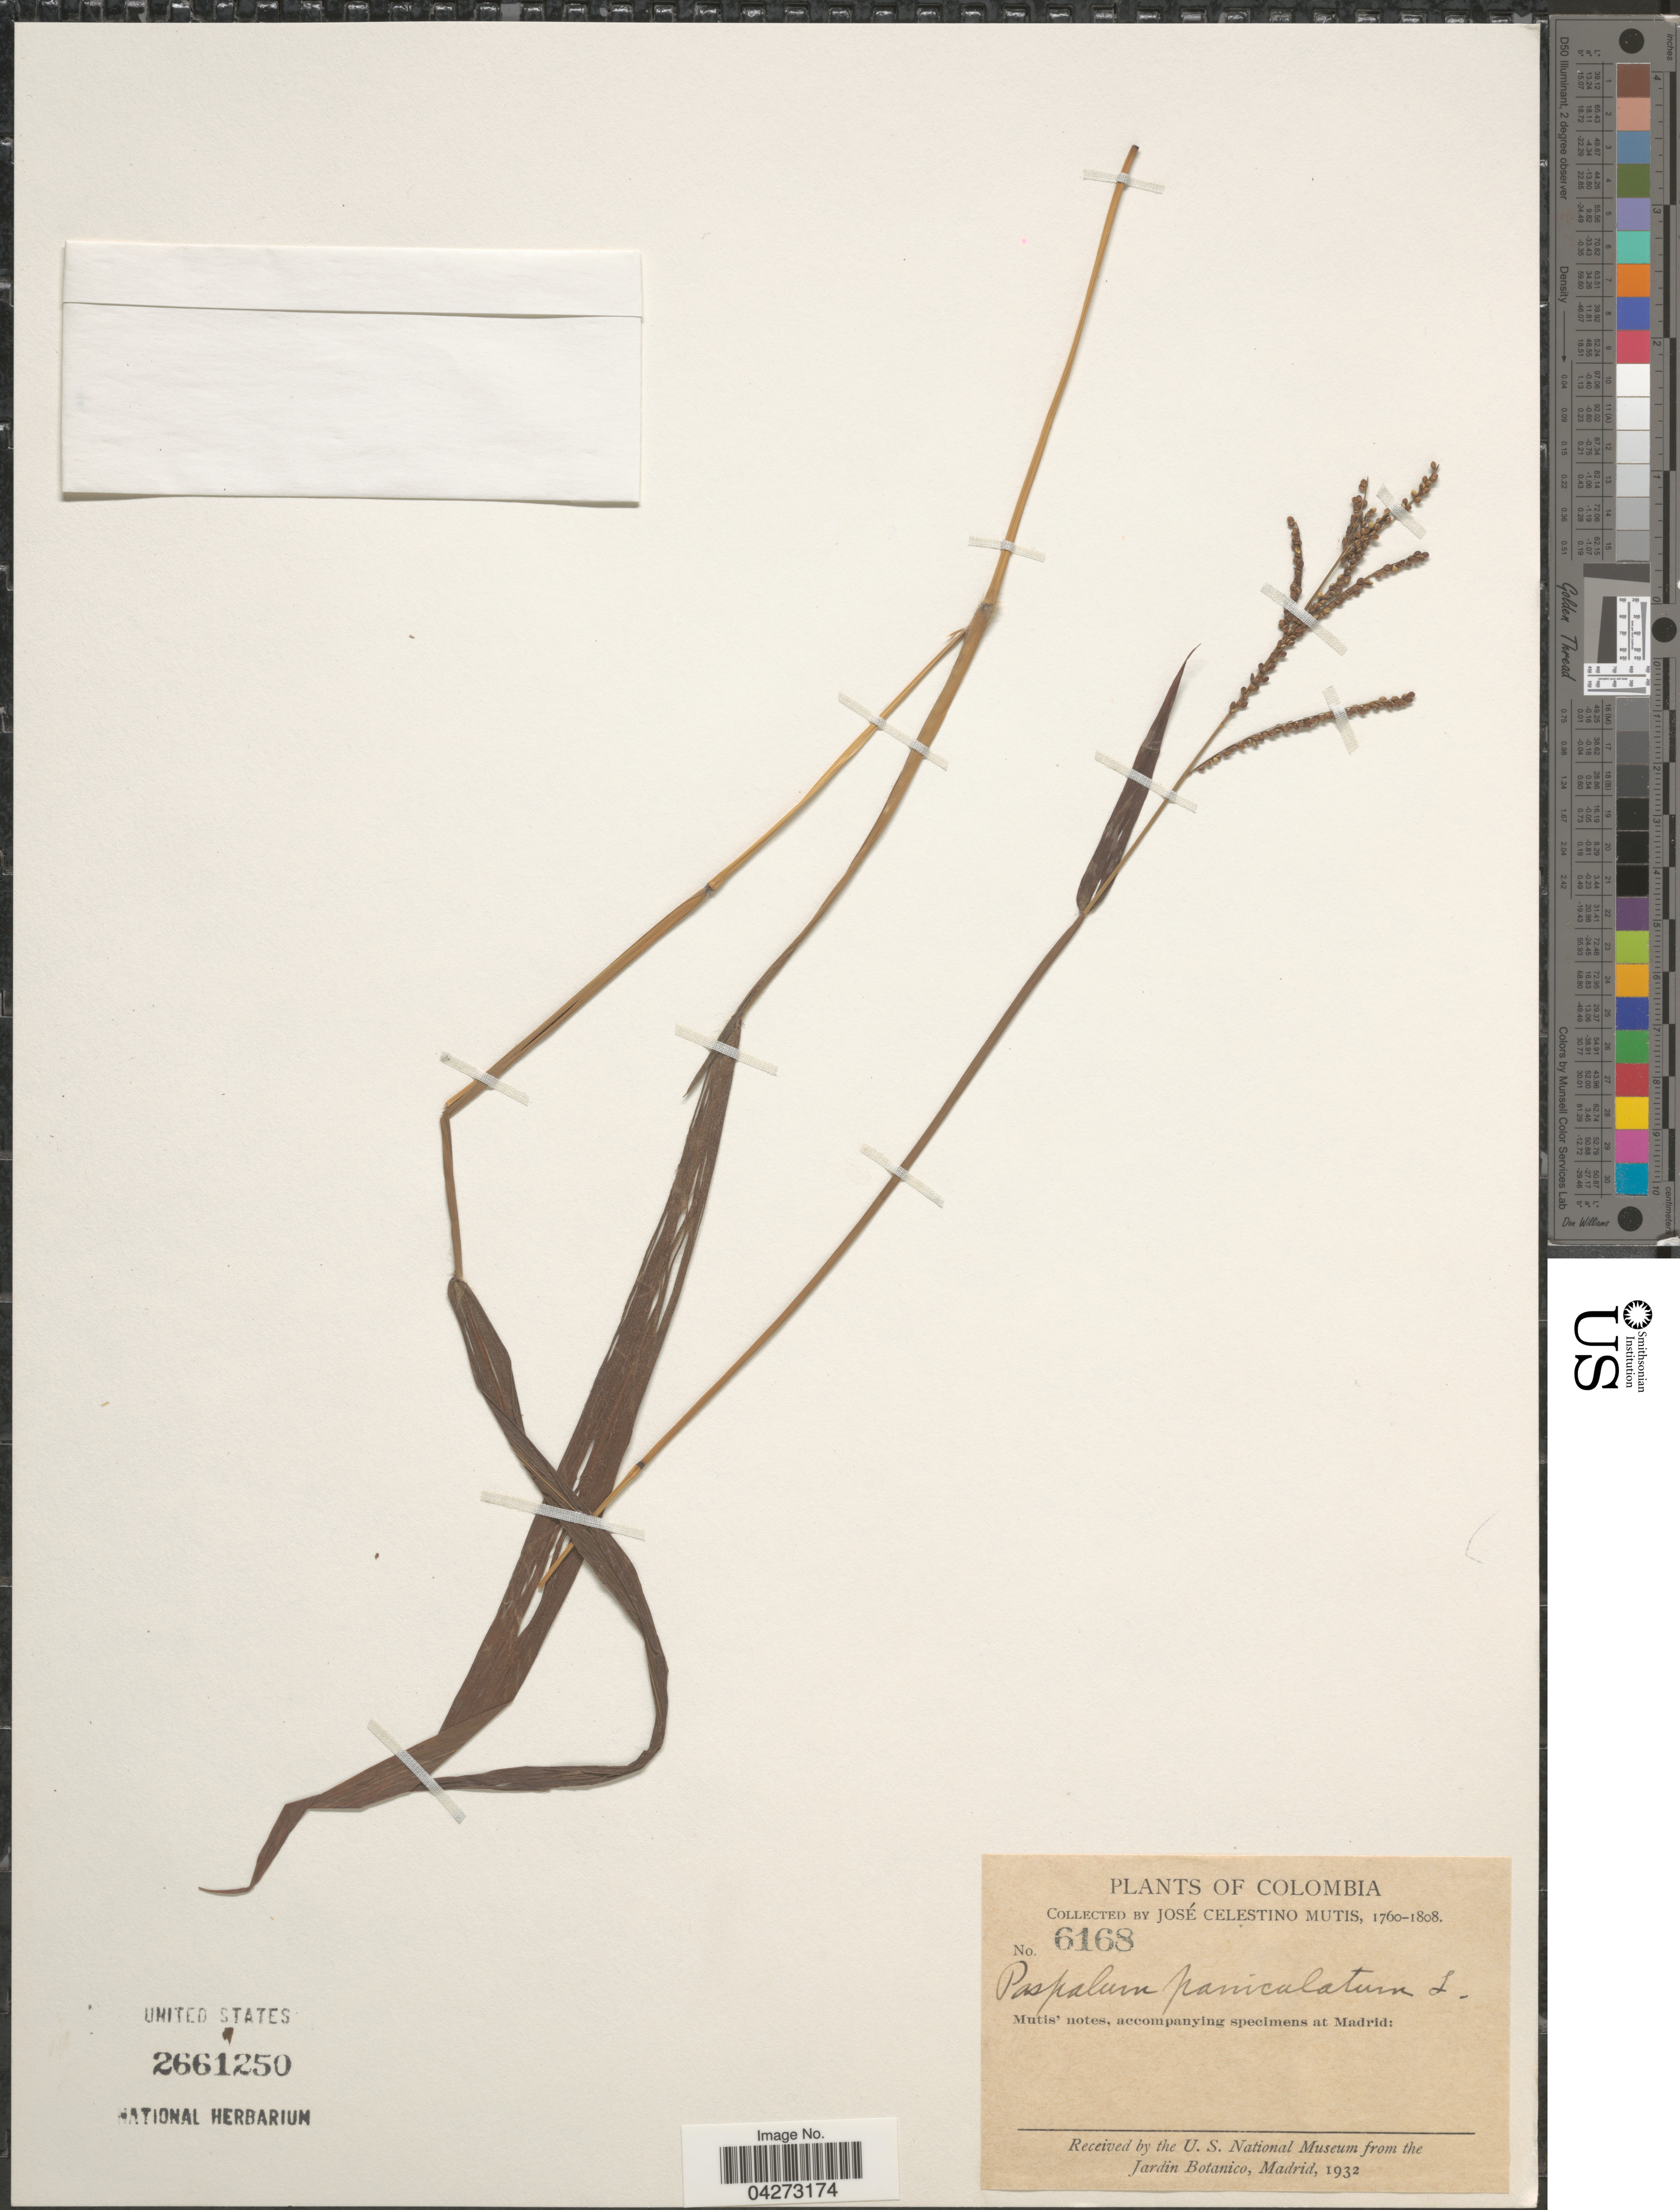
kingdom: Plantae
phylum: Tracheophyta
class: Liliopsida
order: Poales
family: Poaceae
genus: Paspalum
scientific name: Paspalum paniculatum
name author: L.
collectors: J. C. B. Mutis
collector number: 6168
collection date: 1760/1808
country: Colombia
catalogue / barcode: US 2661250